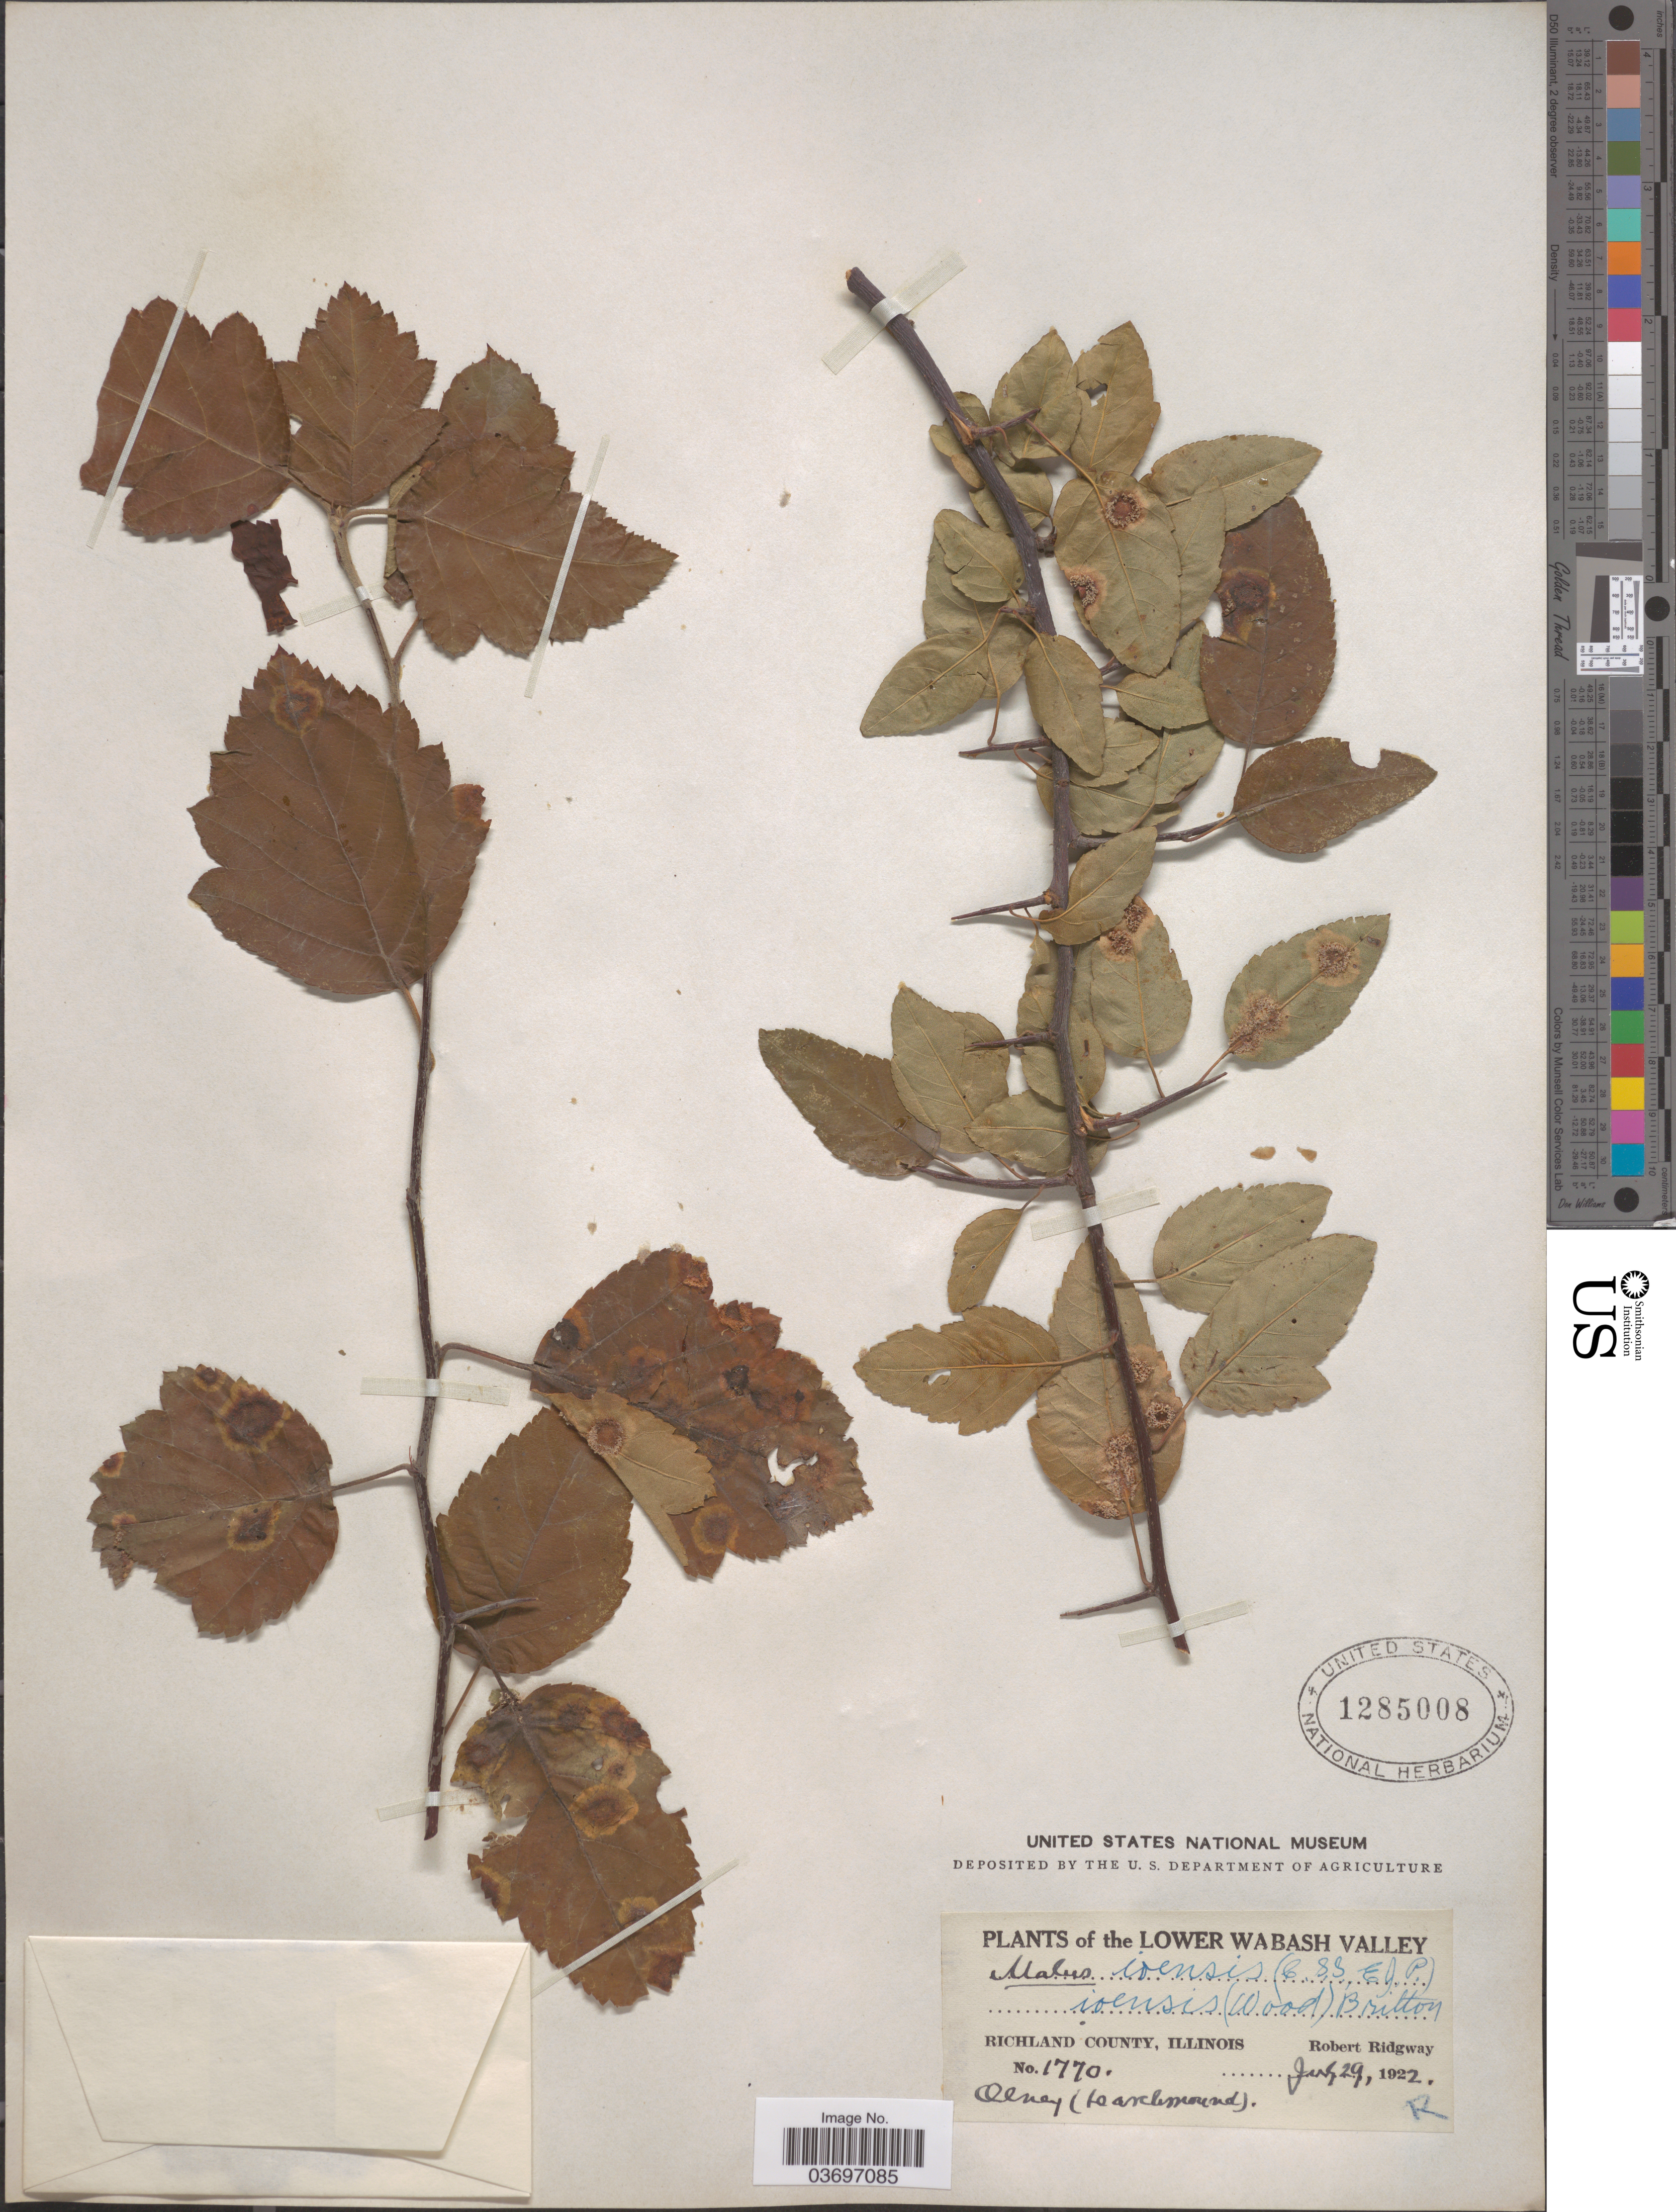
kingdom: Plantae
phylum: Tracheophyta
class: Magnoliopsida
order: Rosales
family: Rosaceae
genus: Malus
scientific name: Malus ioensis var. ioensis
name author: Rehder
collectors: R. Ridgway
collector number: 1770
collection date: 1922-07-29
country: United States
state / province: Illinois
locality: The Lower Wabash Valley. Richland County. Near Olney (to archmound).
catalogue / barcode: US 1285008